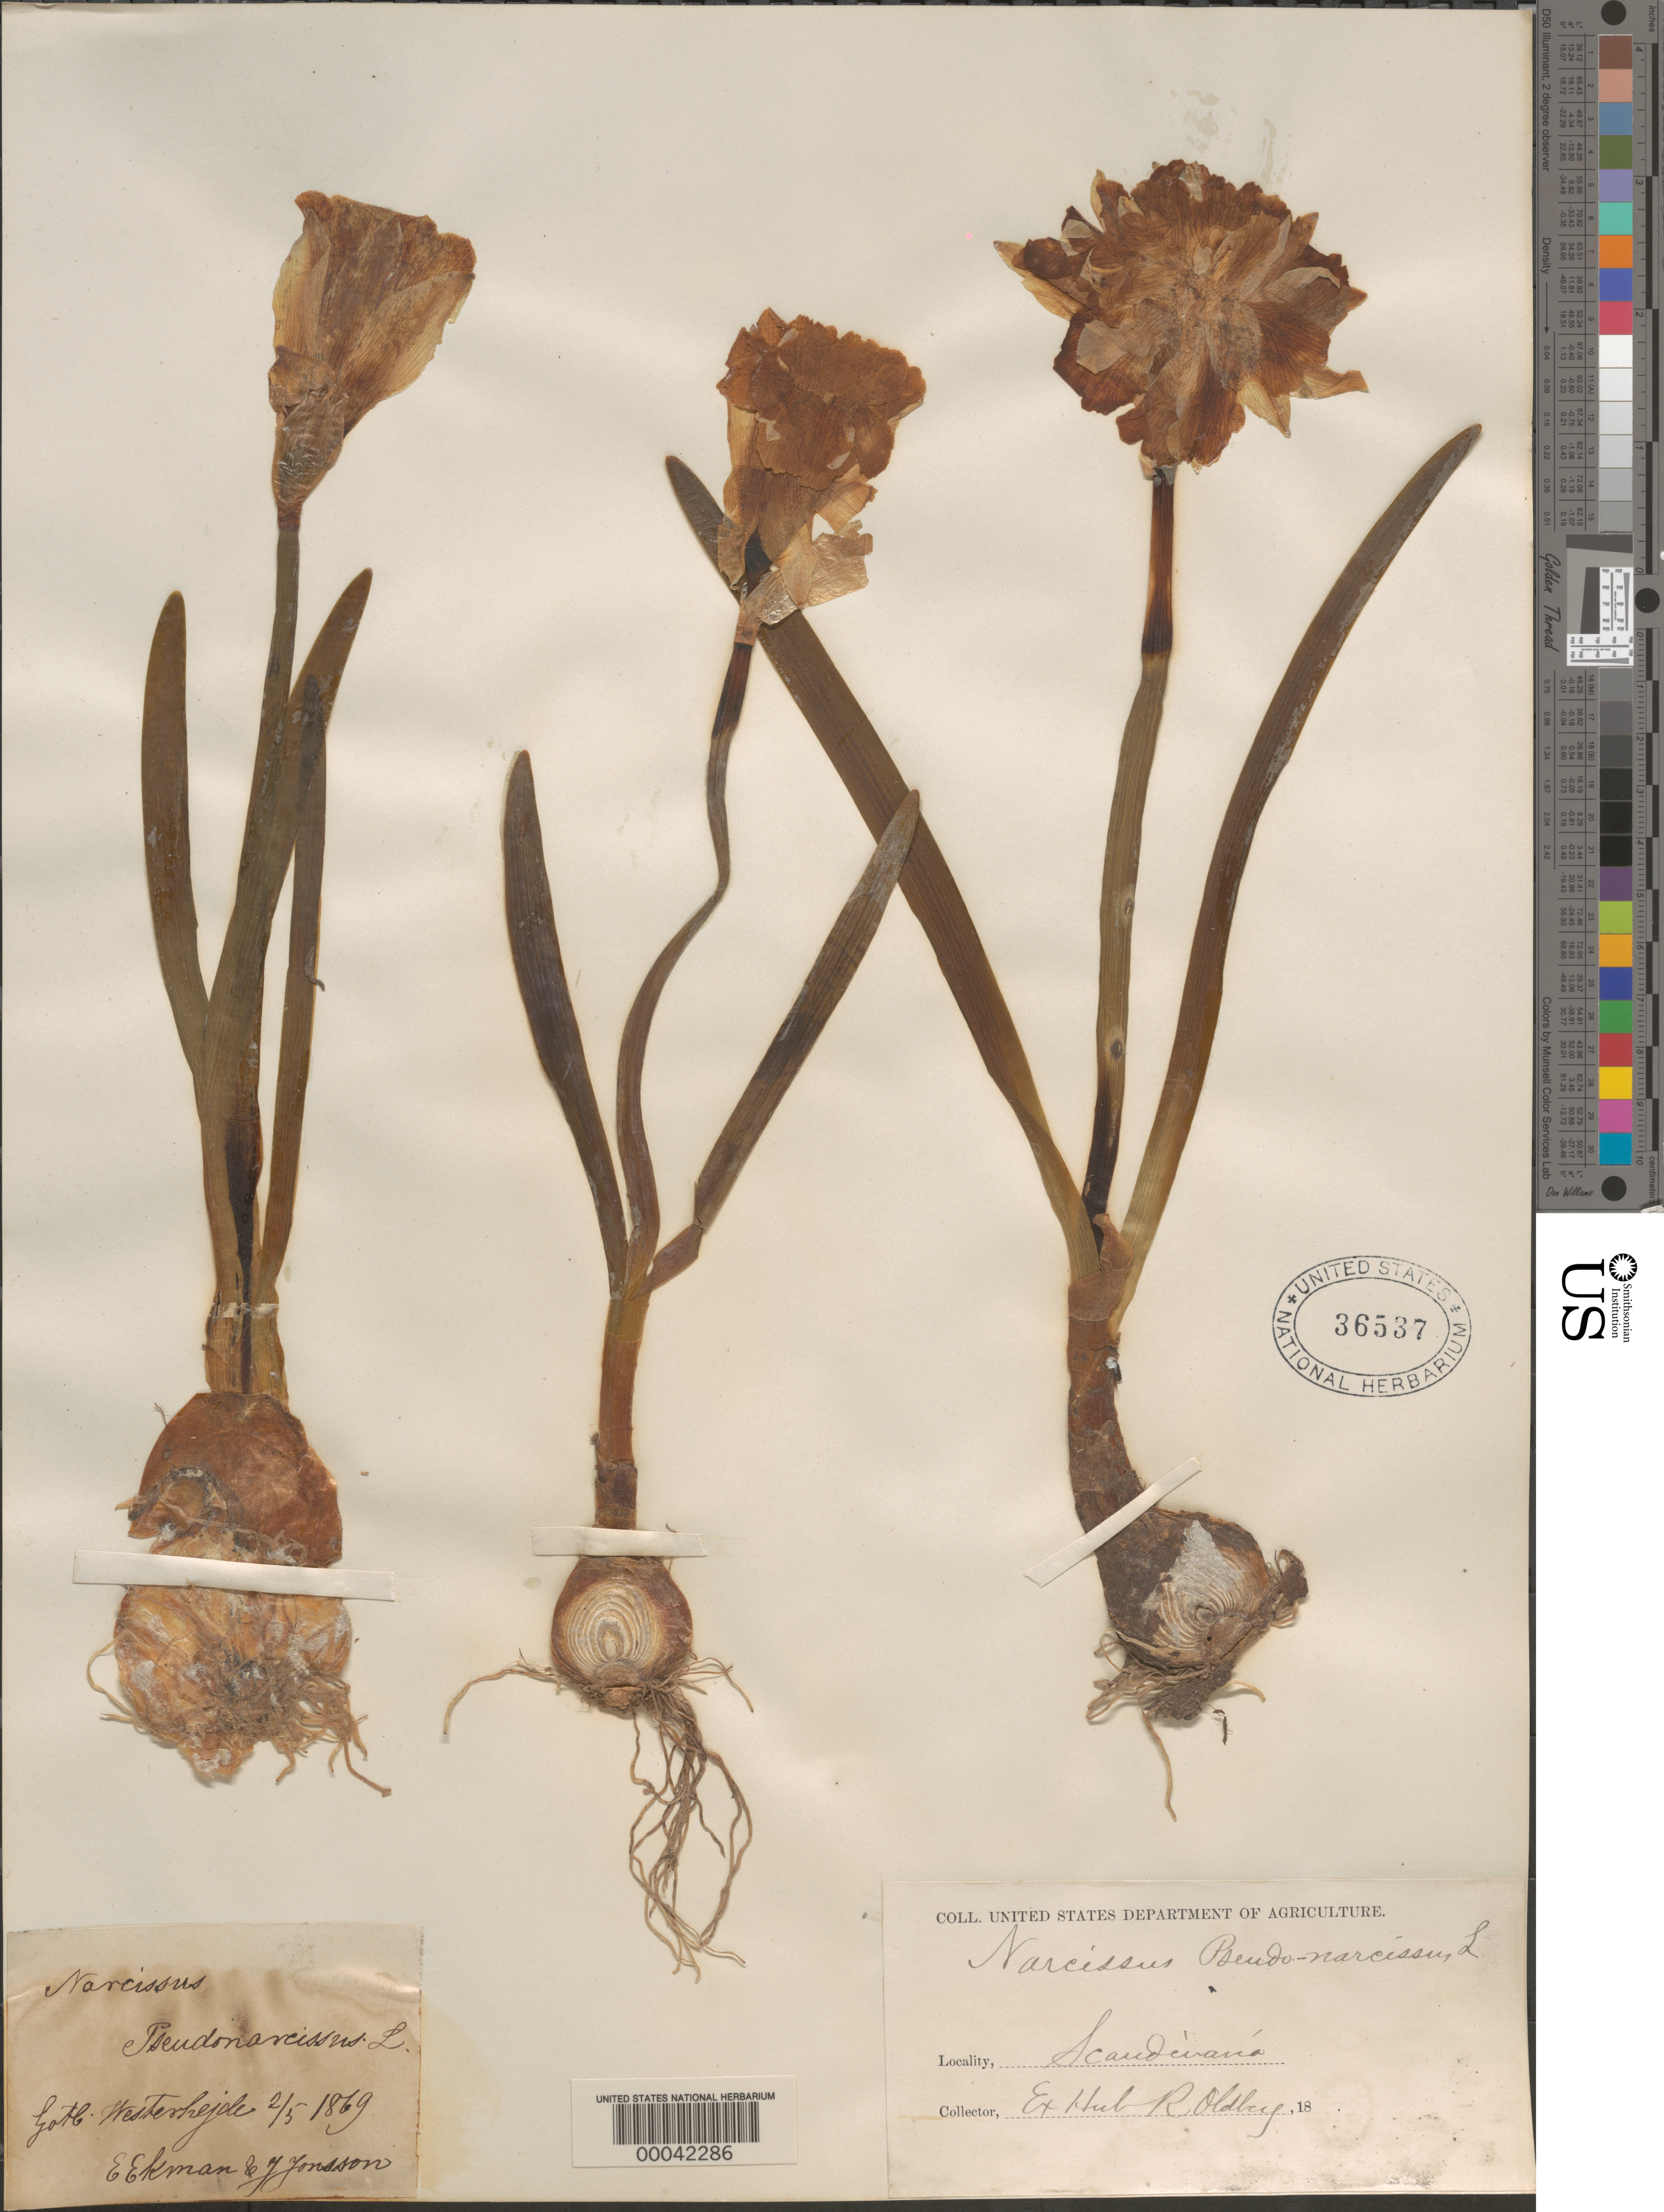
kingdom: Plantae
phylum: Tracheophyta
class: Liliopsida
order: Asparagales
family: Amaryllidaceae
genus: Narcissus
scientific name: Narcissus pseudonarcissus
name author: L.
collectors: F. Ekman & J. Jonsson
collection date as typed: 02 May 1869 or 05 Feb 1869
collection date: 1869-02-05 or 1869-05-02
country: Sweden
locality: Gotb. westerhejde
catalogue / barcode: US 36537